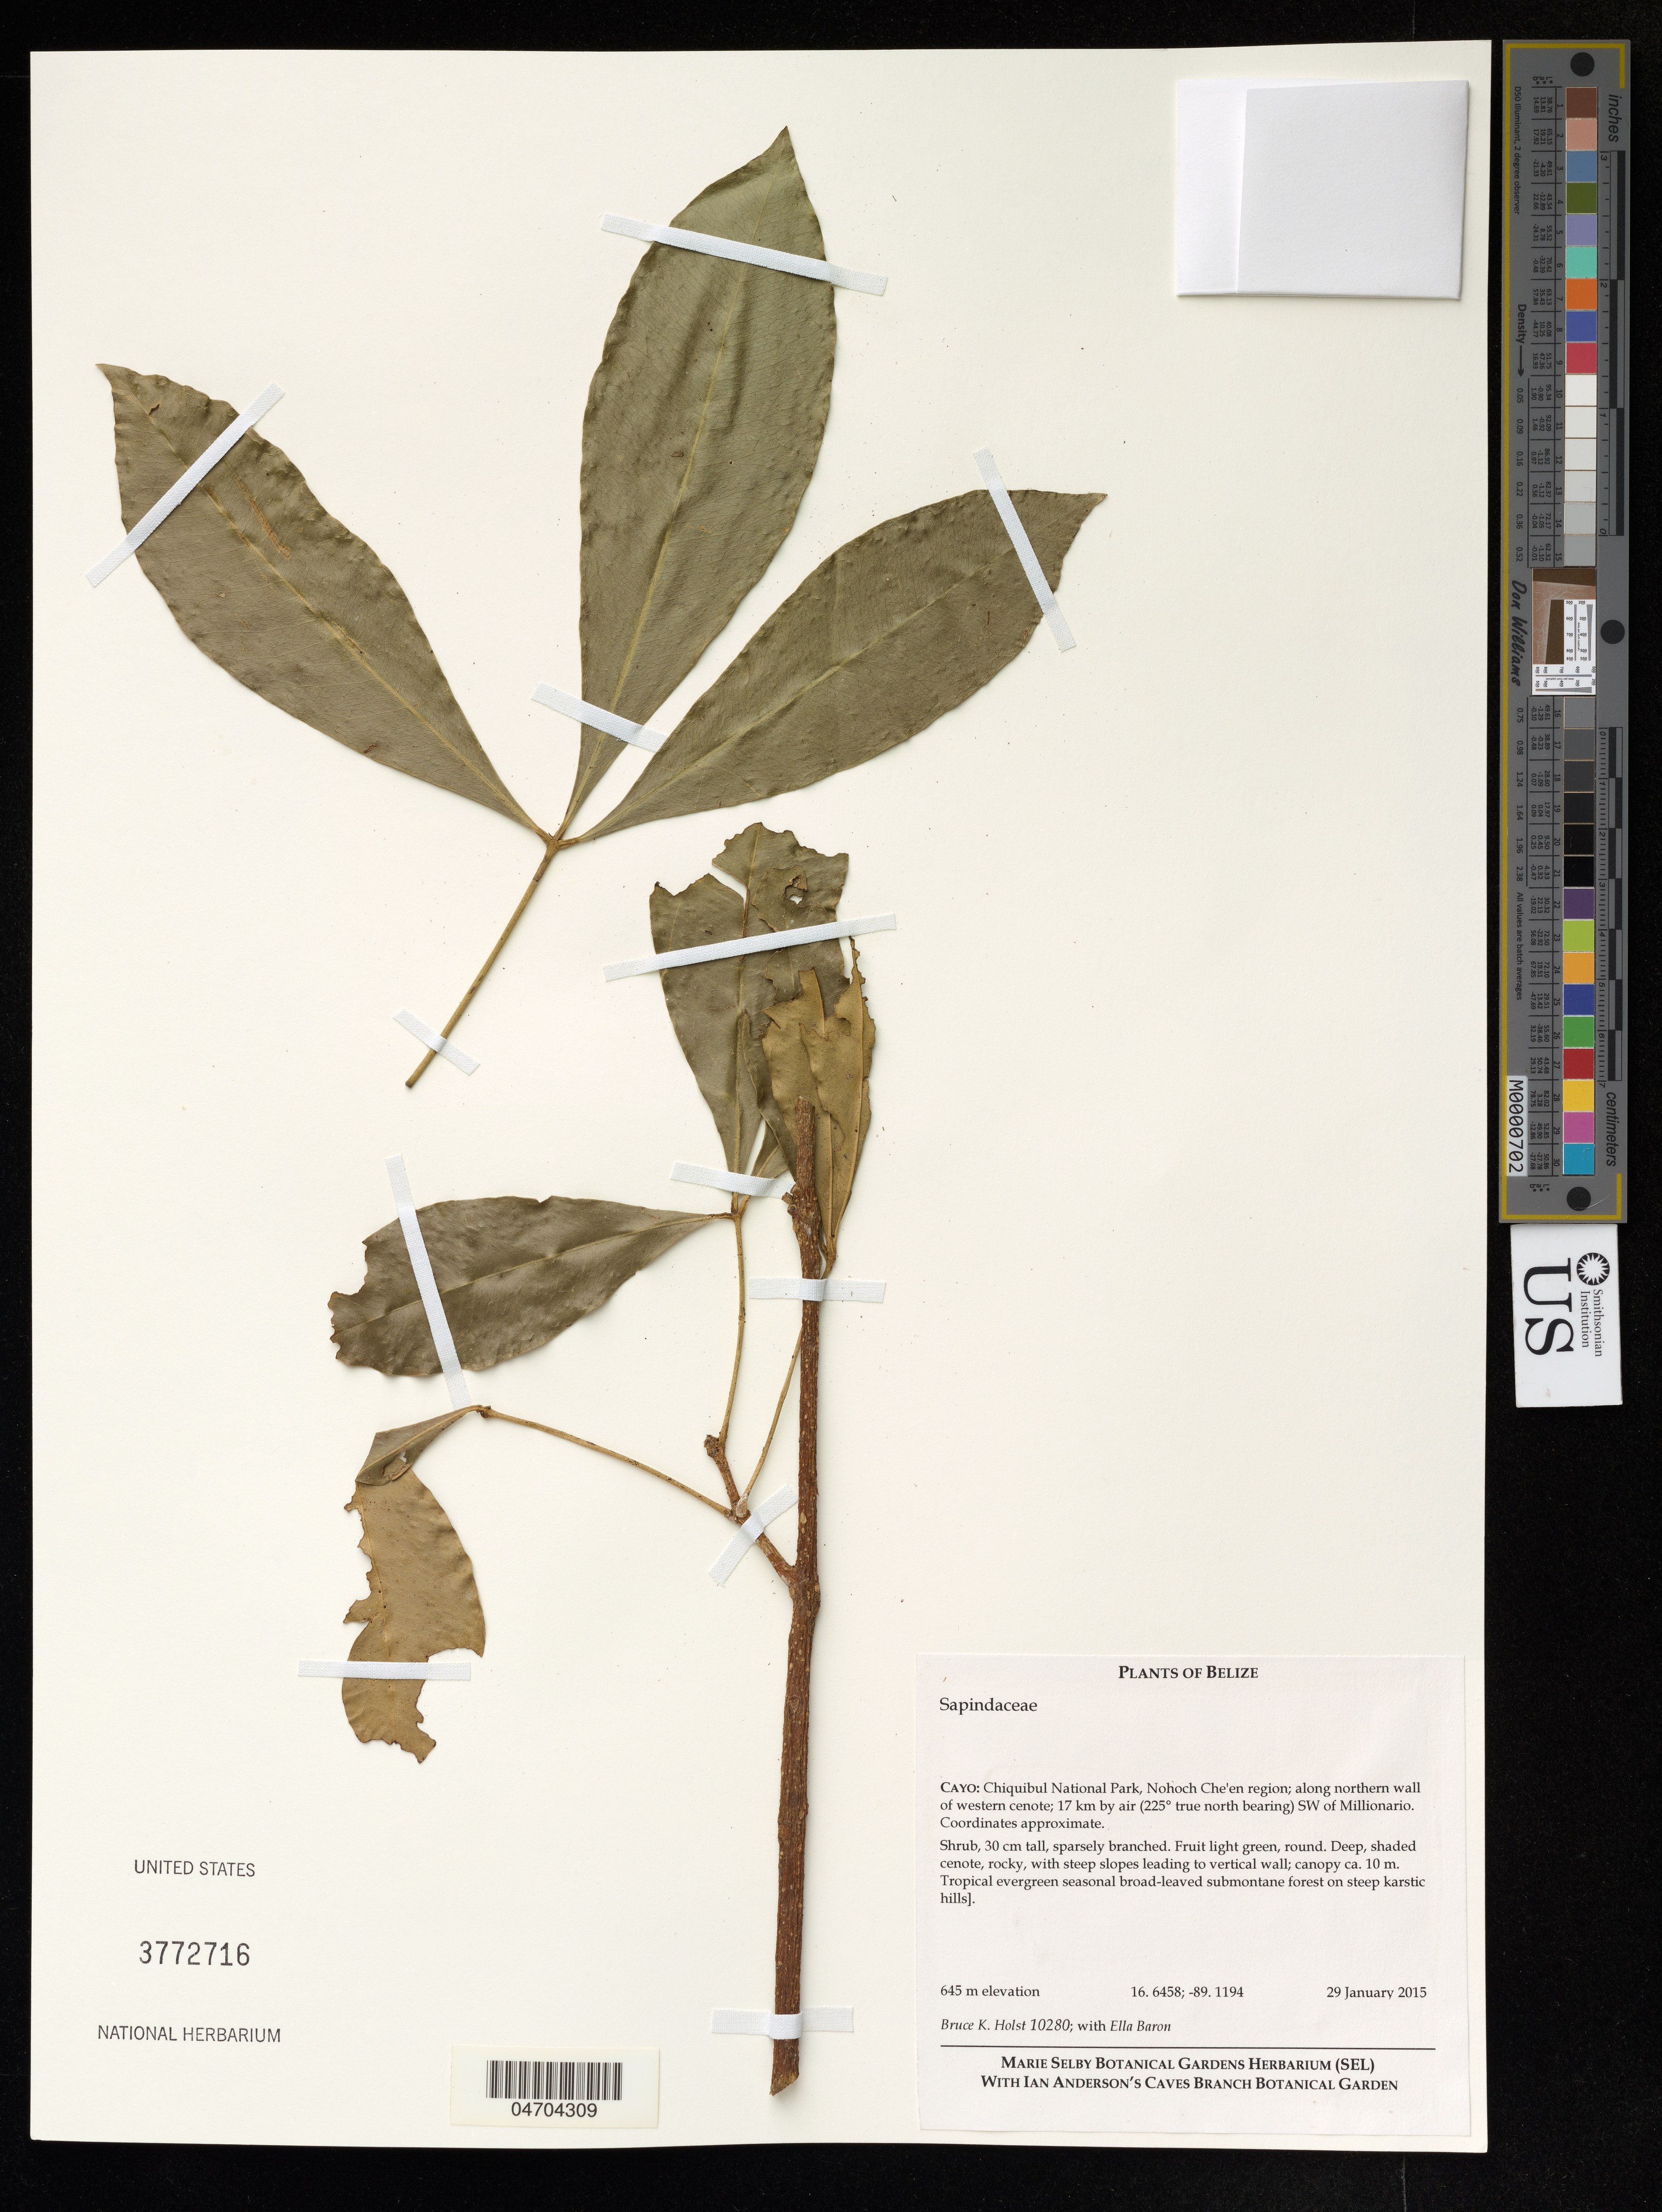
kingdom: Plantae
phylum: Tracheophyta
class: Magnoliopsida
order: Sapindales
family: Rutaceae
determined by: Acevedo-Rodriguez, P., (US), Smithsonian Institution - National Museum of Natural History (UNITED STATES)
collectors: B. Holst et al.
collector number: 10280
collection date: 2015-01-29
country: Belize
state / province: Cayo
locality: Chiquibul National Park.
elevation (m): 645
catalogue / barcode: US 3772716